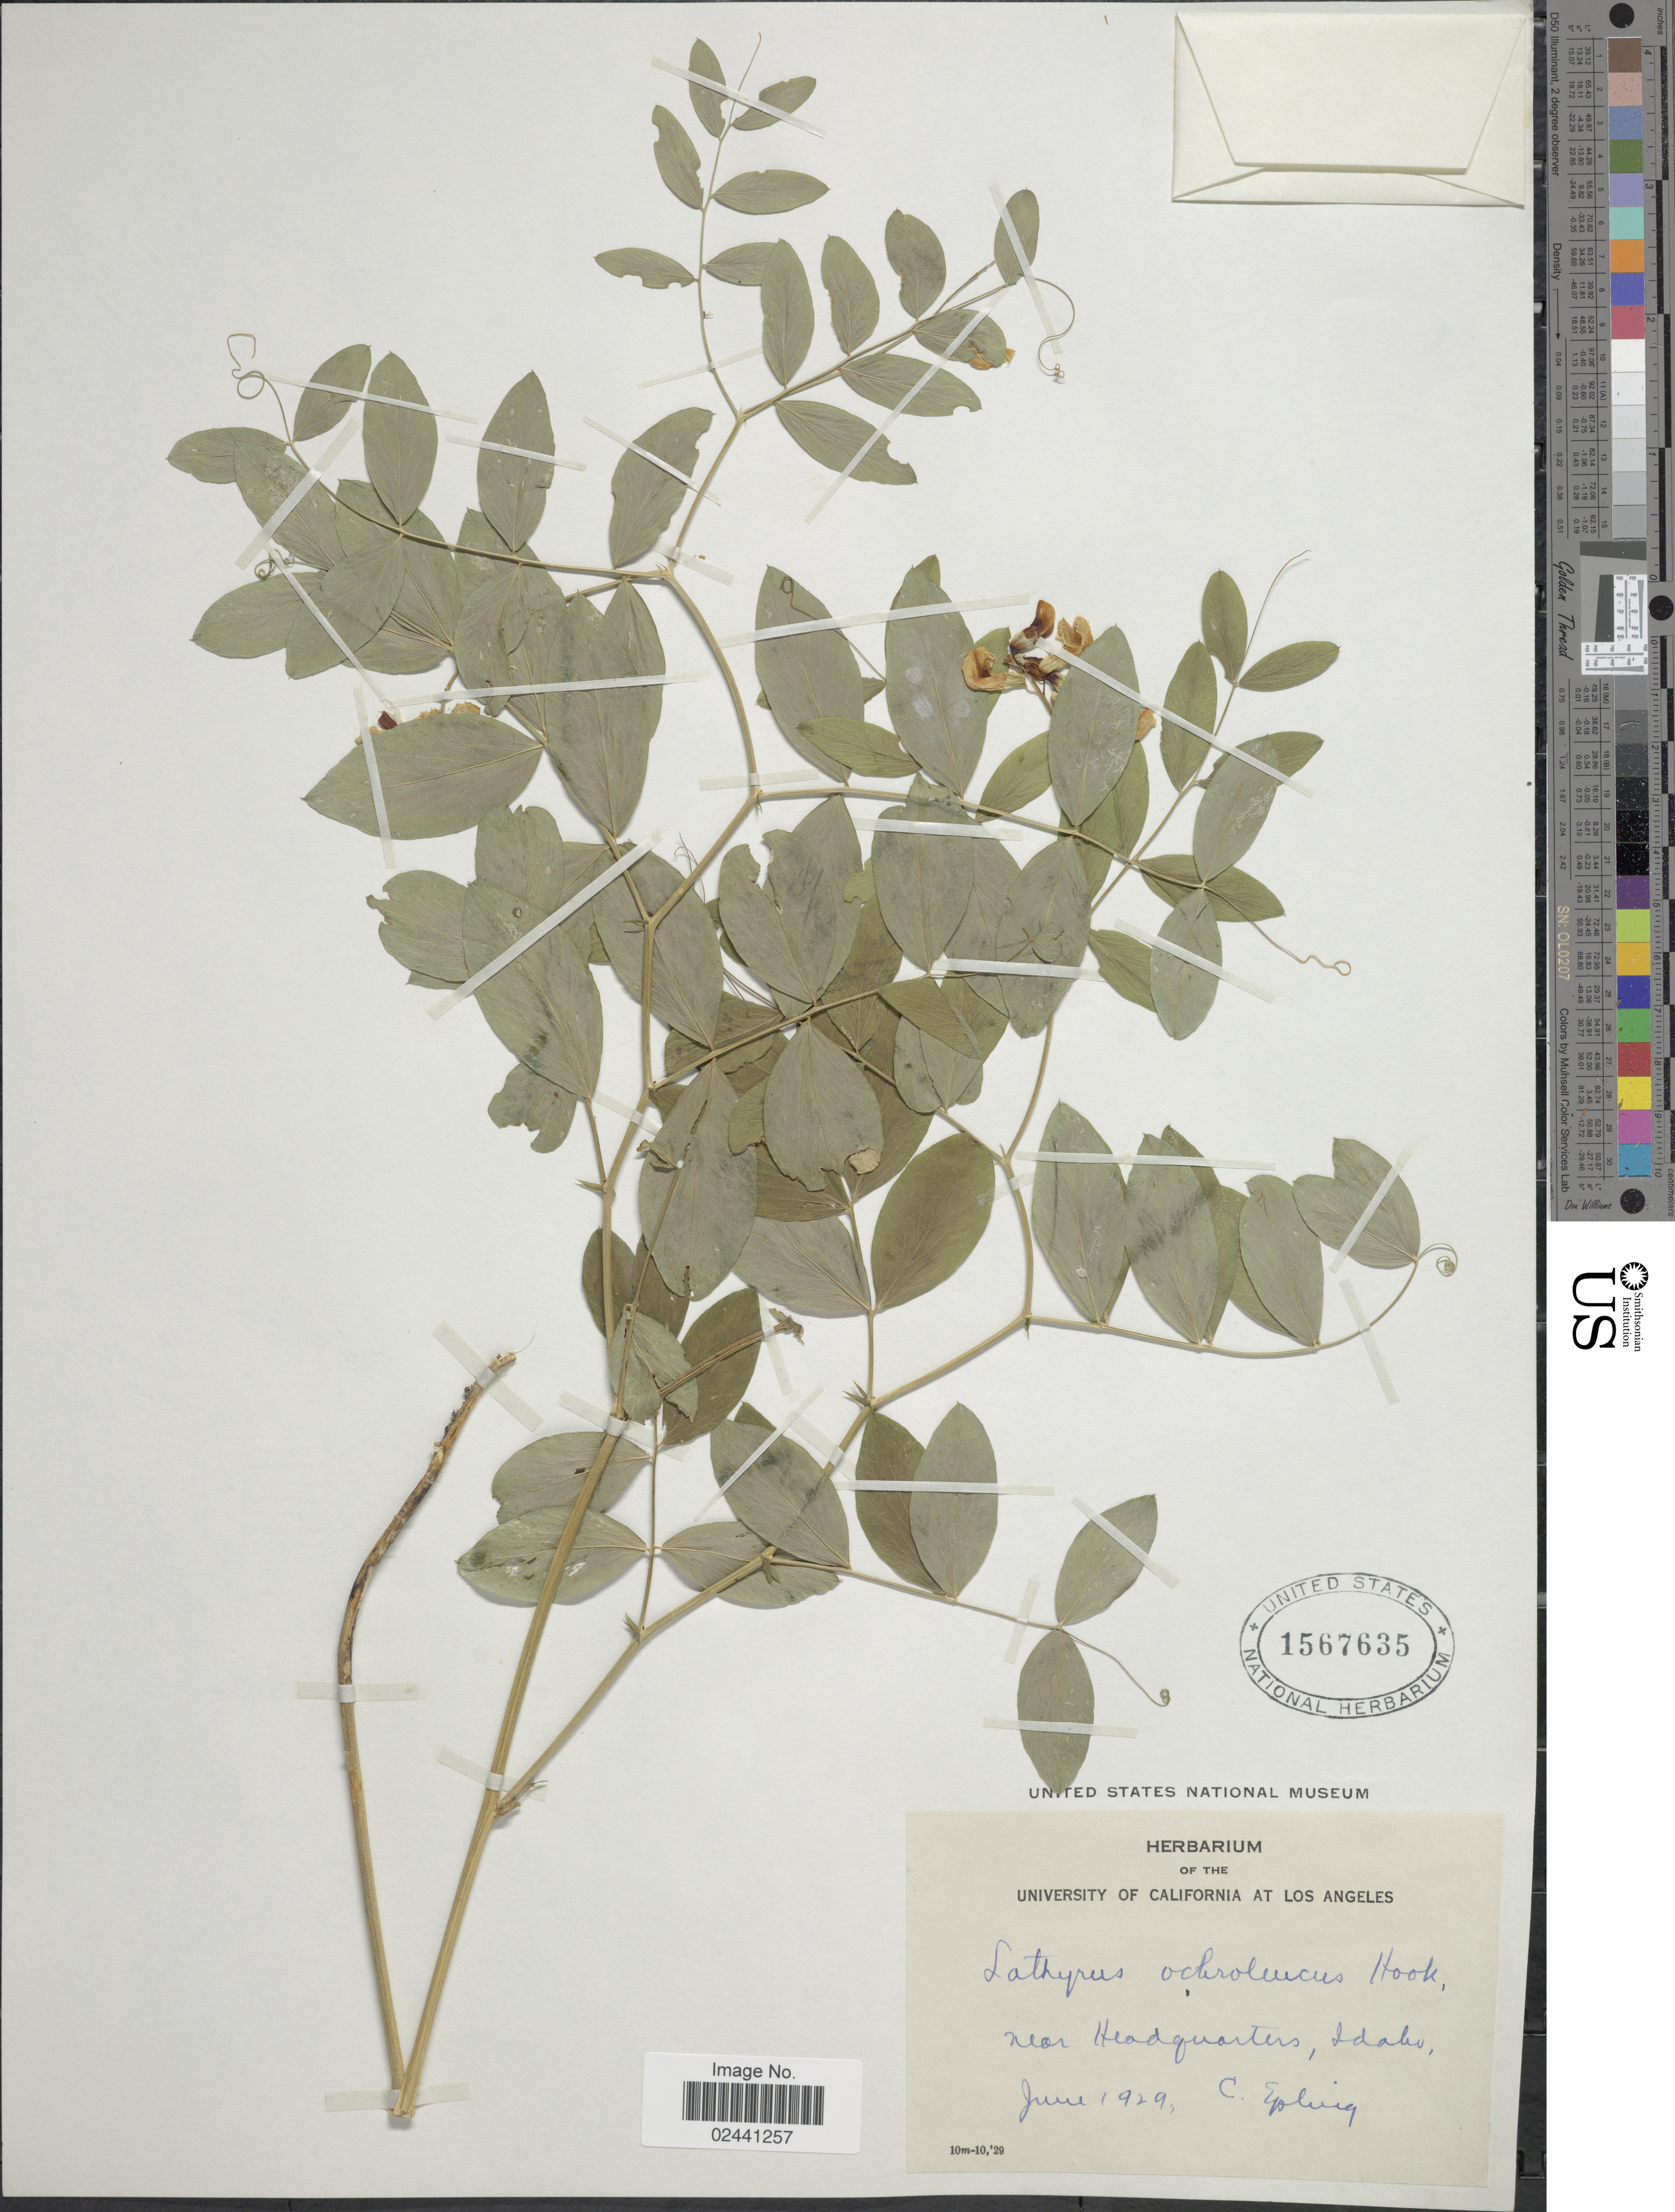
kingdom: Plantae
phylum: Tracheophyta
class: Magnoliopsida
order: Fabales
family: Fabaceae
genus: Lathyrus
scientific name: Lathyrus ochroleucus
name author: Hook.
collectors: C. C. Epling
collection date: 1929-06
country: United States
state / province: Idaho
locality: Near Headquarters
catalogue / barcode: US 1567635